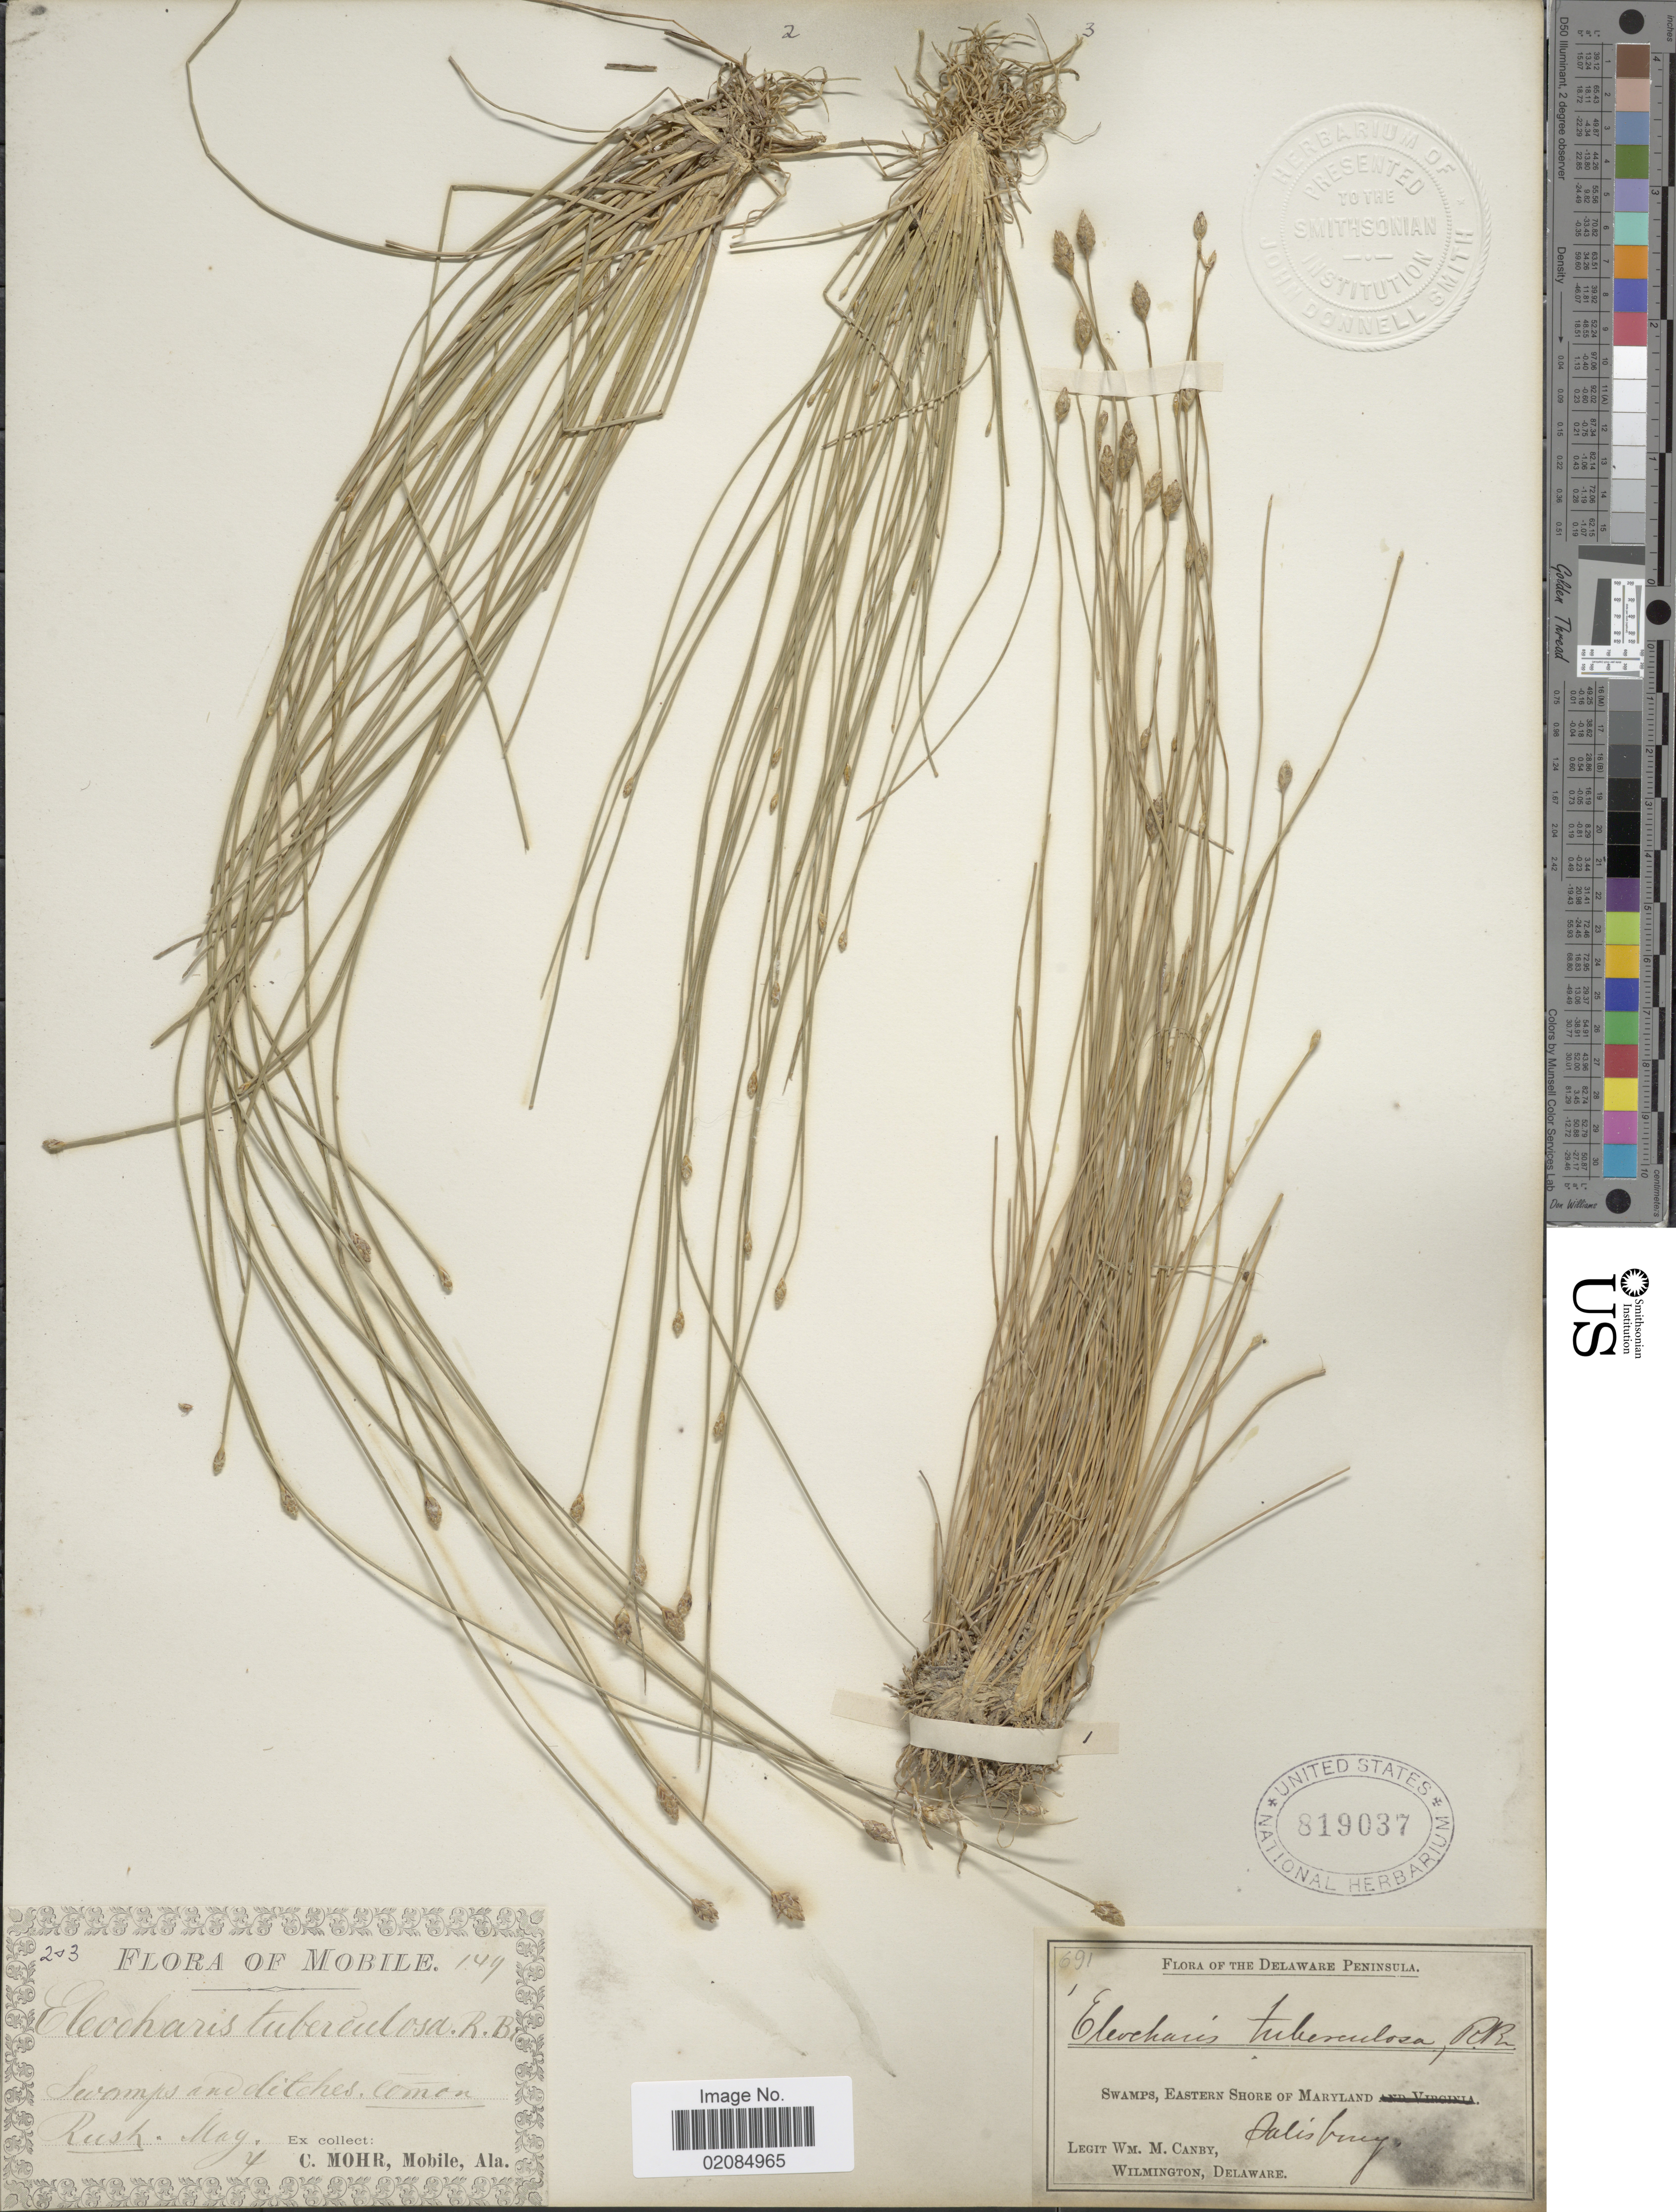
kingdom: Plantae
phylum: Tracheophyta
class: Liliopsida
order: Poales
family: Cyperaceae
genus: Eleocharis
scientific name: Eleocharis tuberculosa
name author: (Michx.) Roem. & Schult.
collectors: C. T. Mohr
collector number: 203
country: United States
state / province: Alabama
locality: Mobile. Swamps and ditches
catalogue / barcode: US 819037